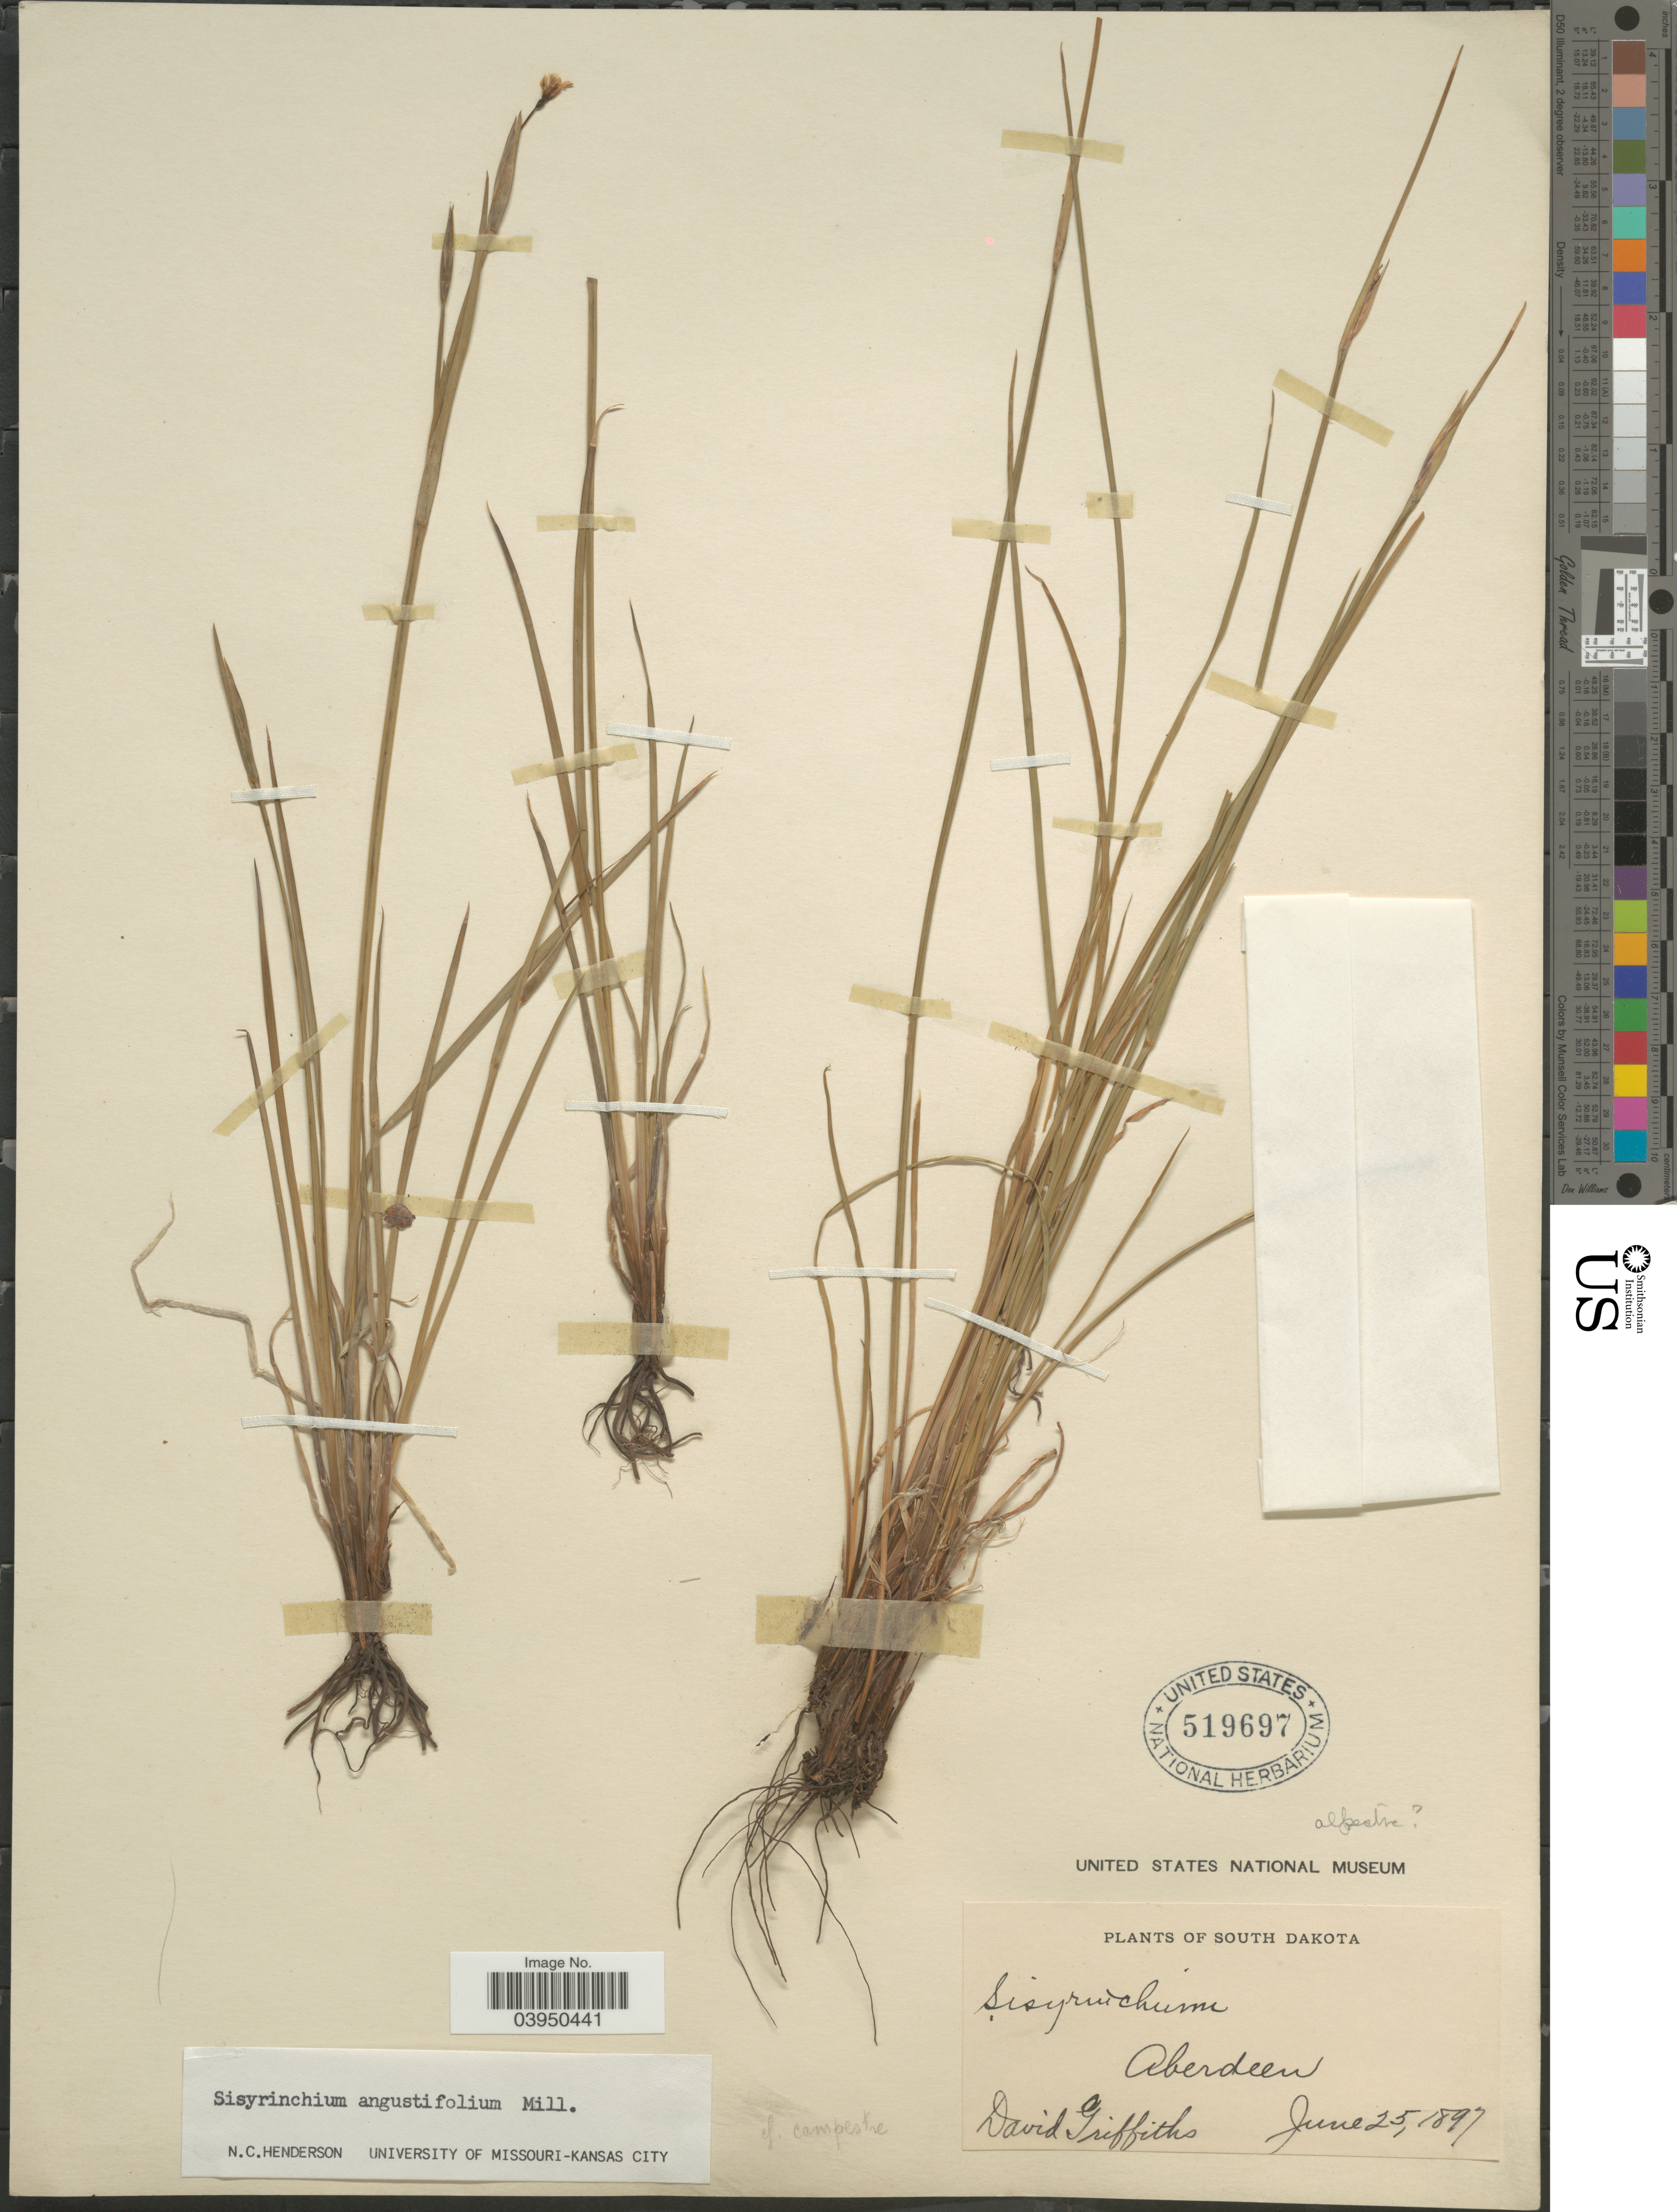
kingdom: Plantae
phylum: Tracheophyta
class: Liliopsida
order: Asparagales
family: Iridaceae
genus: Sisyrinchium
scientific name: Sisyrinchium angustifolium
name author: Mill.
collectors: D. Griffiths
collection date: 1897-06-25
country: United States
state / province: South Dakota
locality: Aberdeen.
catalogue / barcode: US 519697